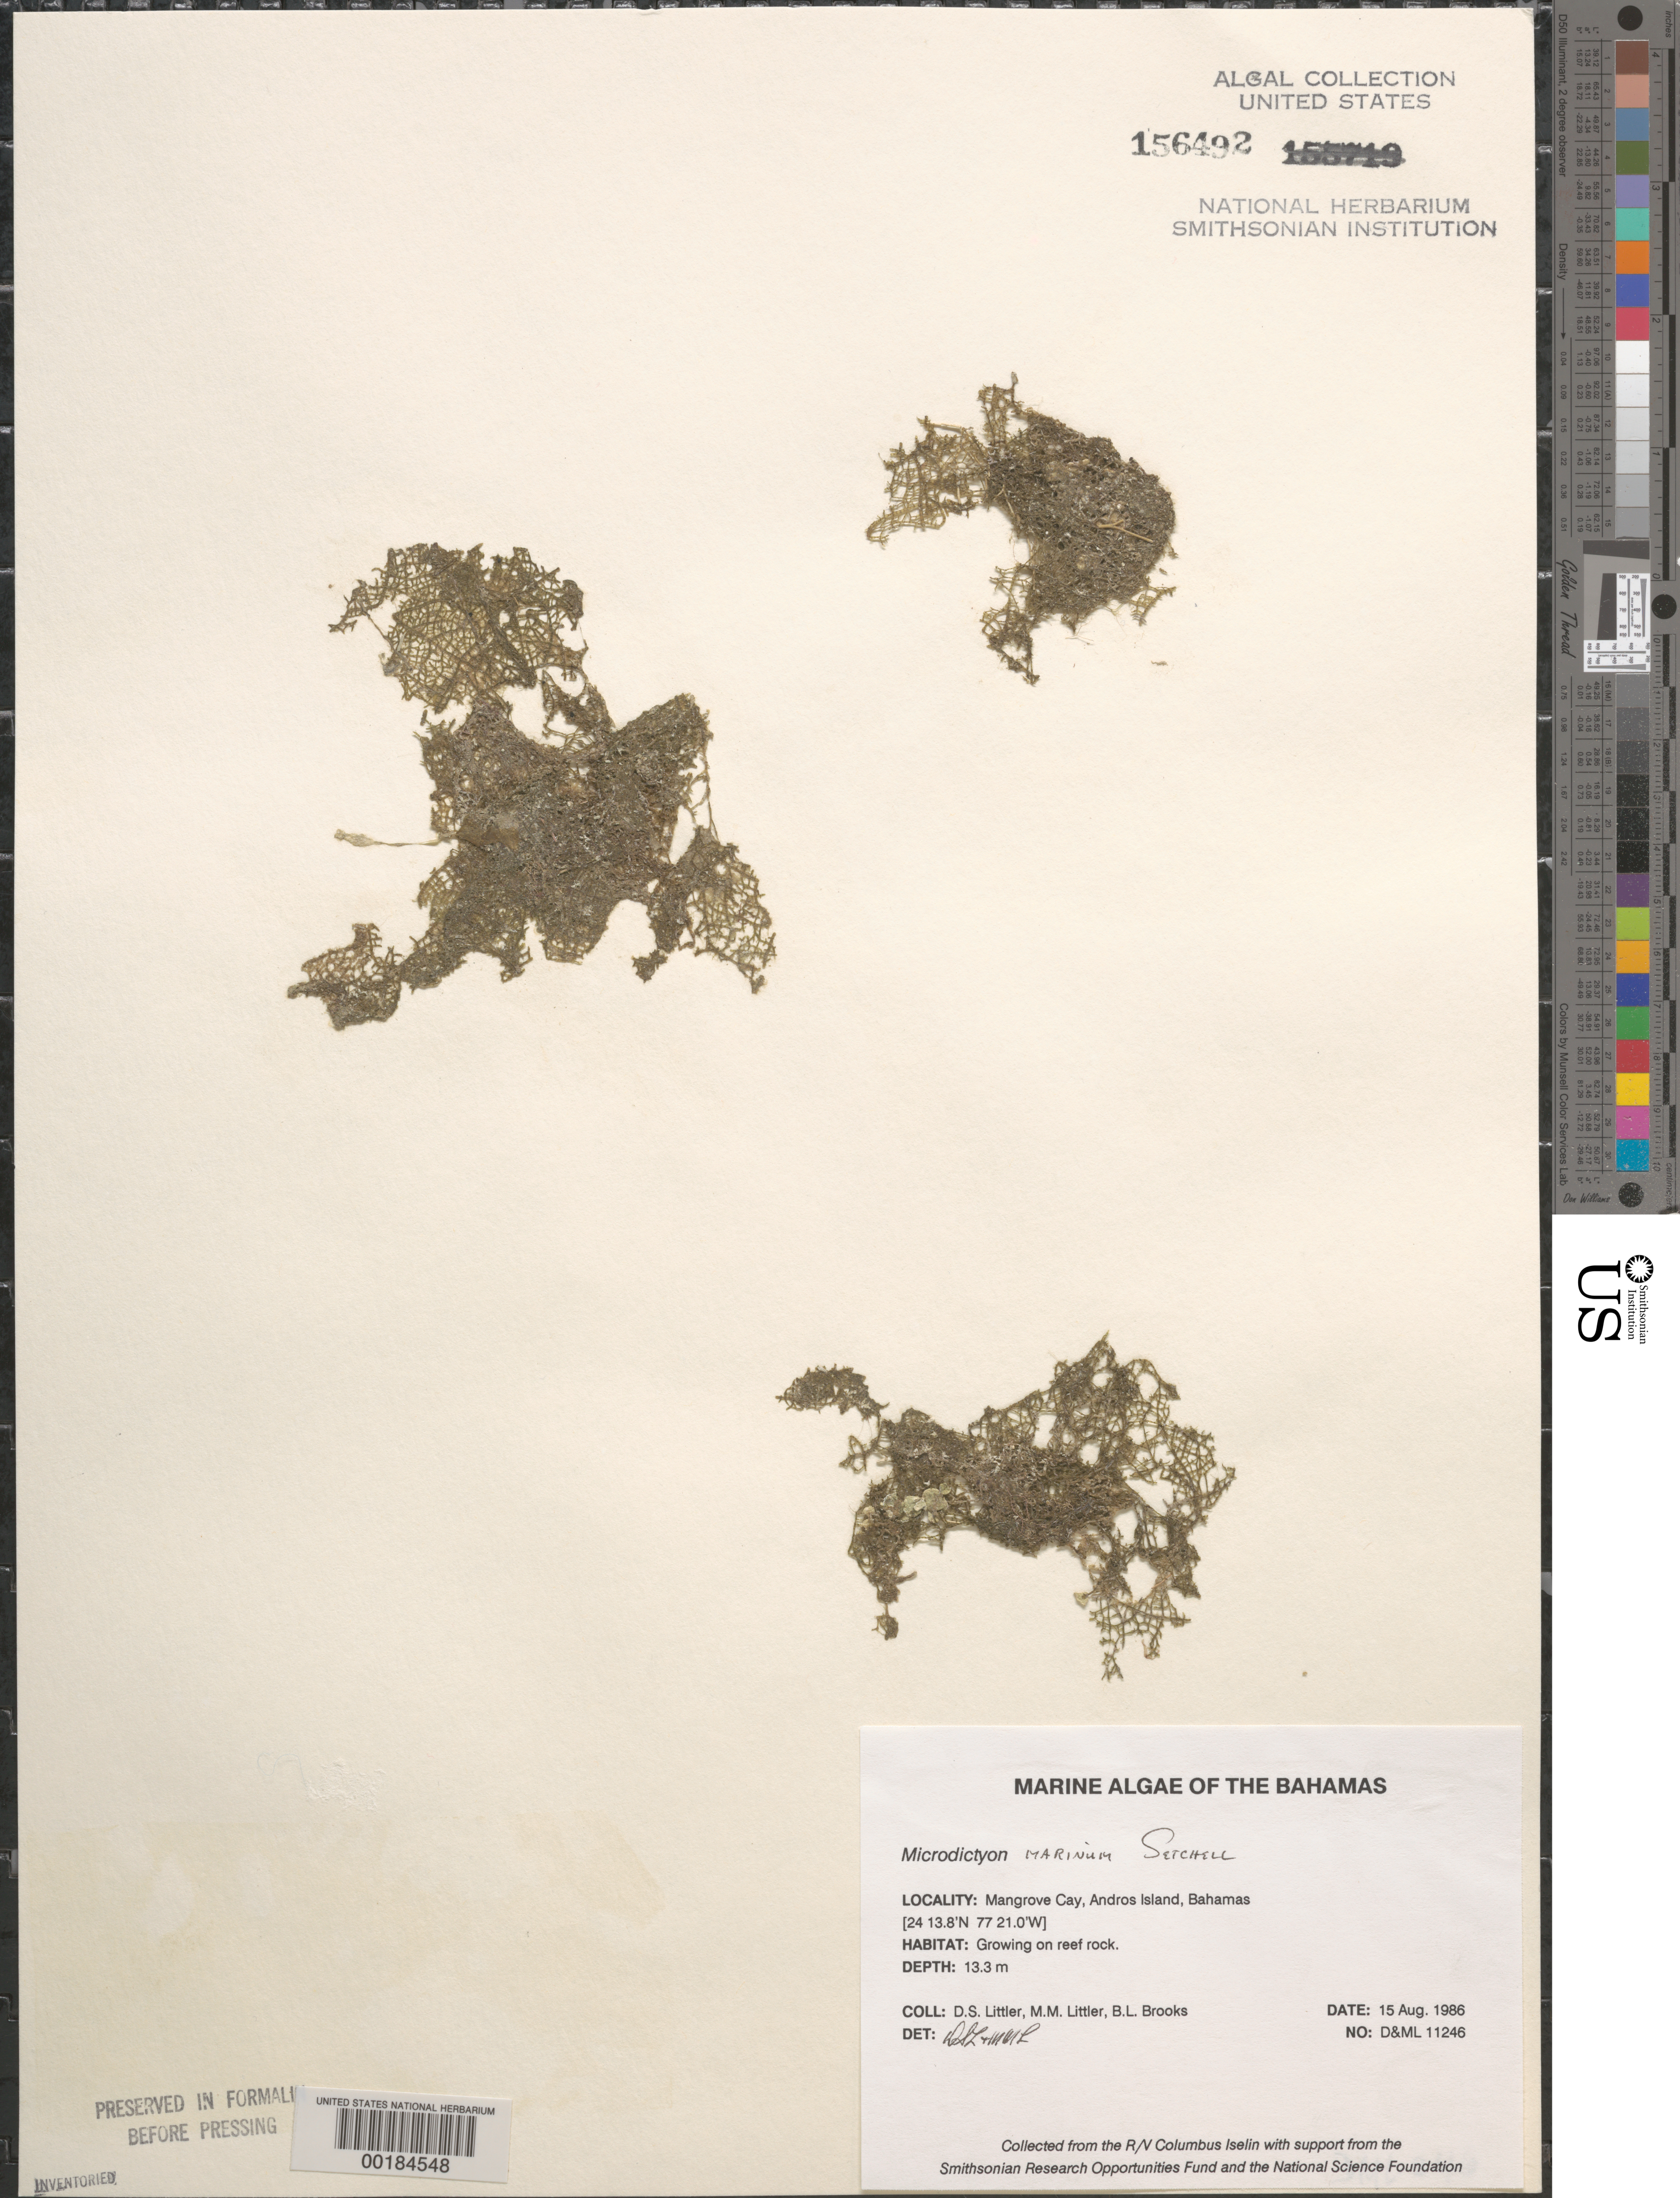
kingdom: Plantae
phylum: Chlorophyta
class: Ulvophyceae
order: Cladophorales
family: Anadyomenaceae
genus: Microdictyon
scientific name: Microdictyon marinum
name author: (Bory) P.C. Silva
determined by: Littler, D. S.; Littler, M. M.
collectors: D. S. Littler, M. M. Littler & B. Brooks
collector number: D&ML 11246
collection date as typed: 15 Aug 1986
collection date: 1986-08-15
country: Bahamas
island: Mangrove Cay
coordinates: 24 13.8' N, 77 21.0' W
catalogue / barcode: US 156492